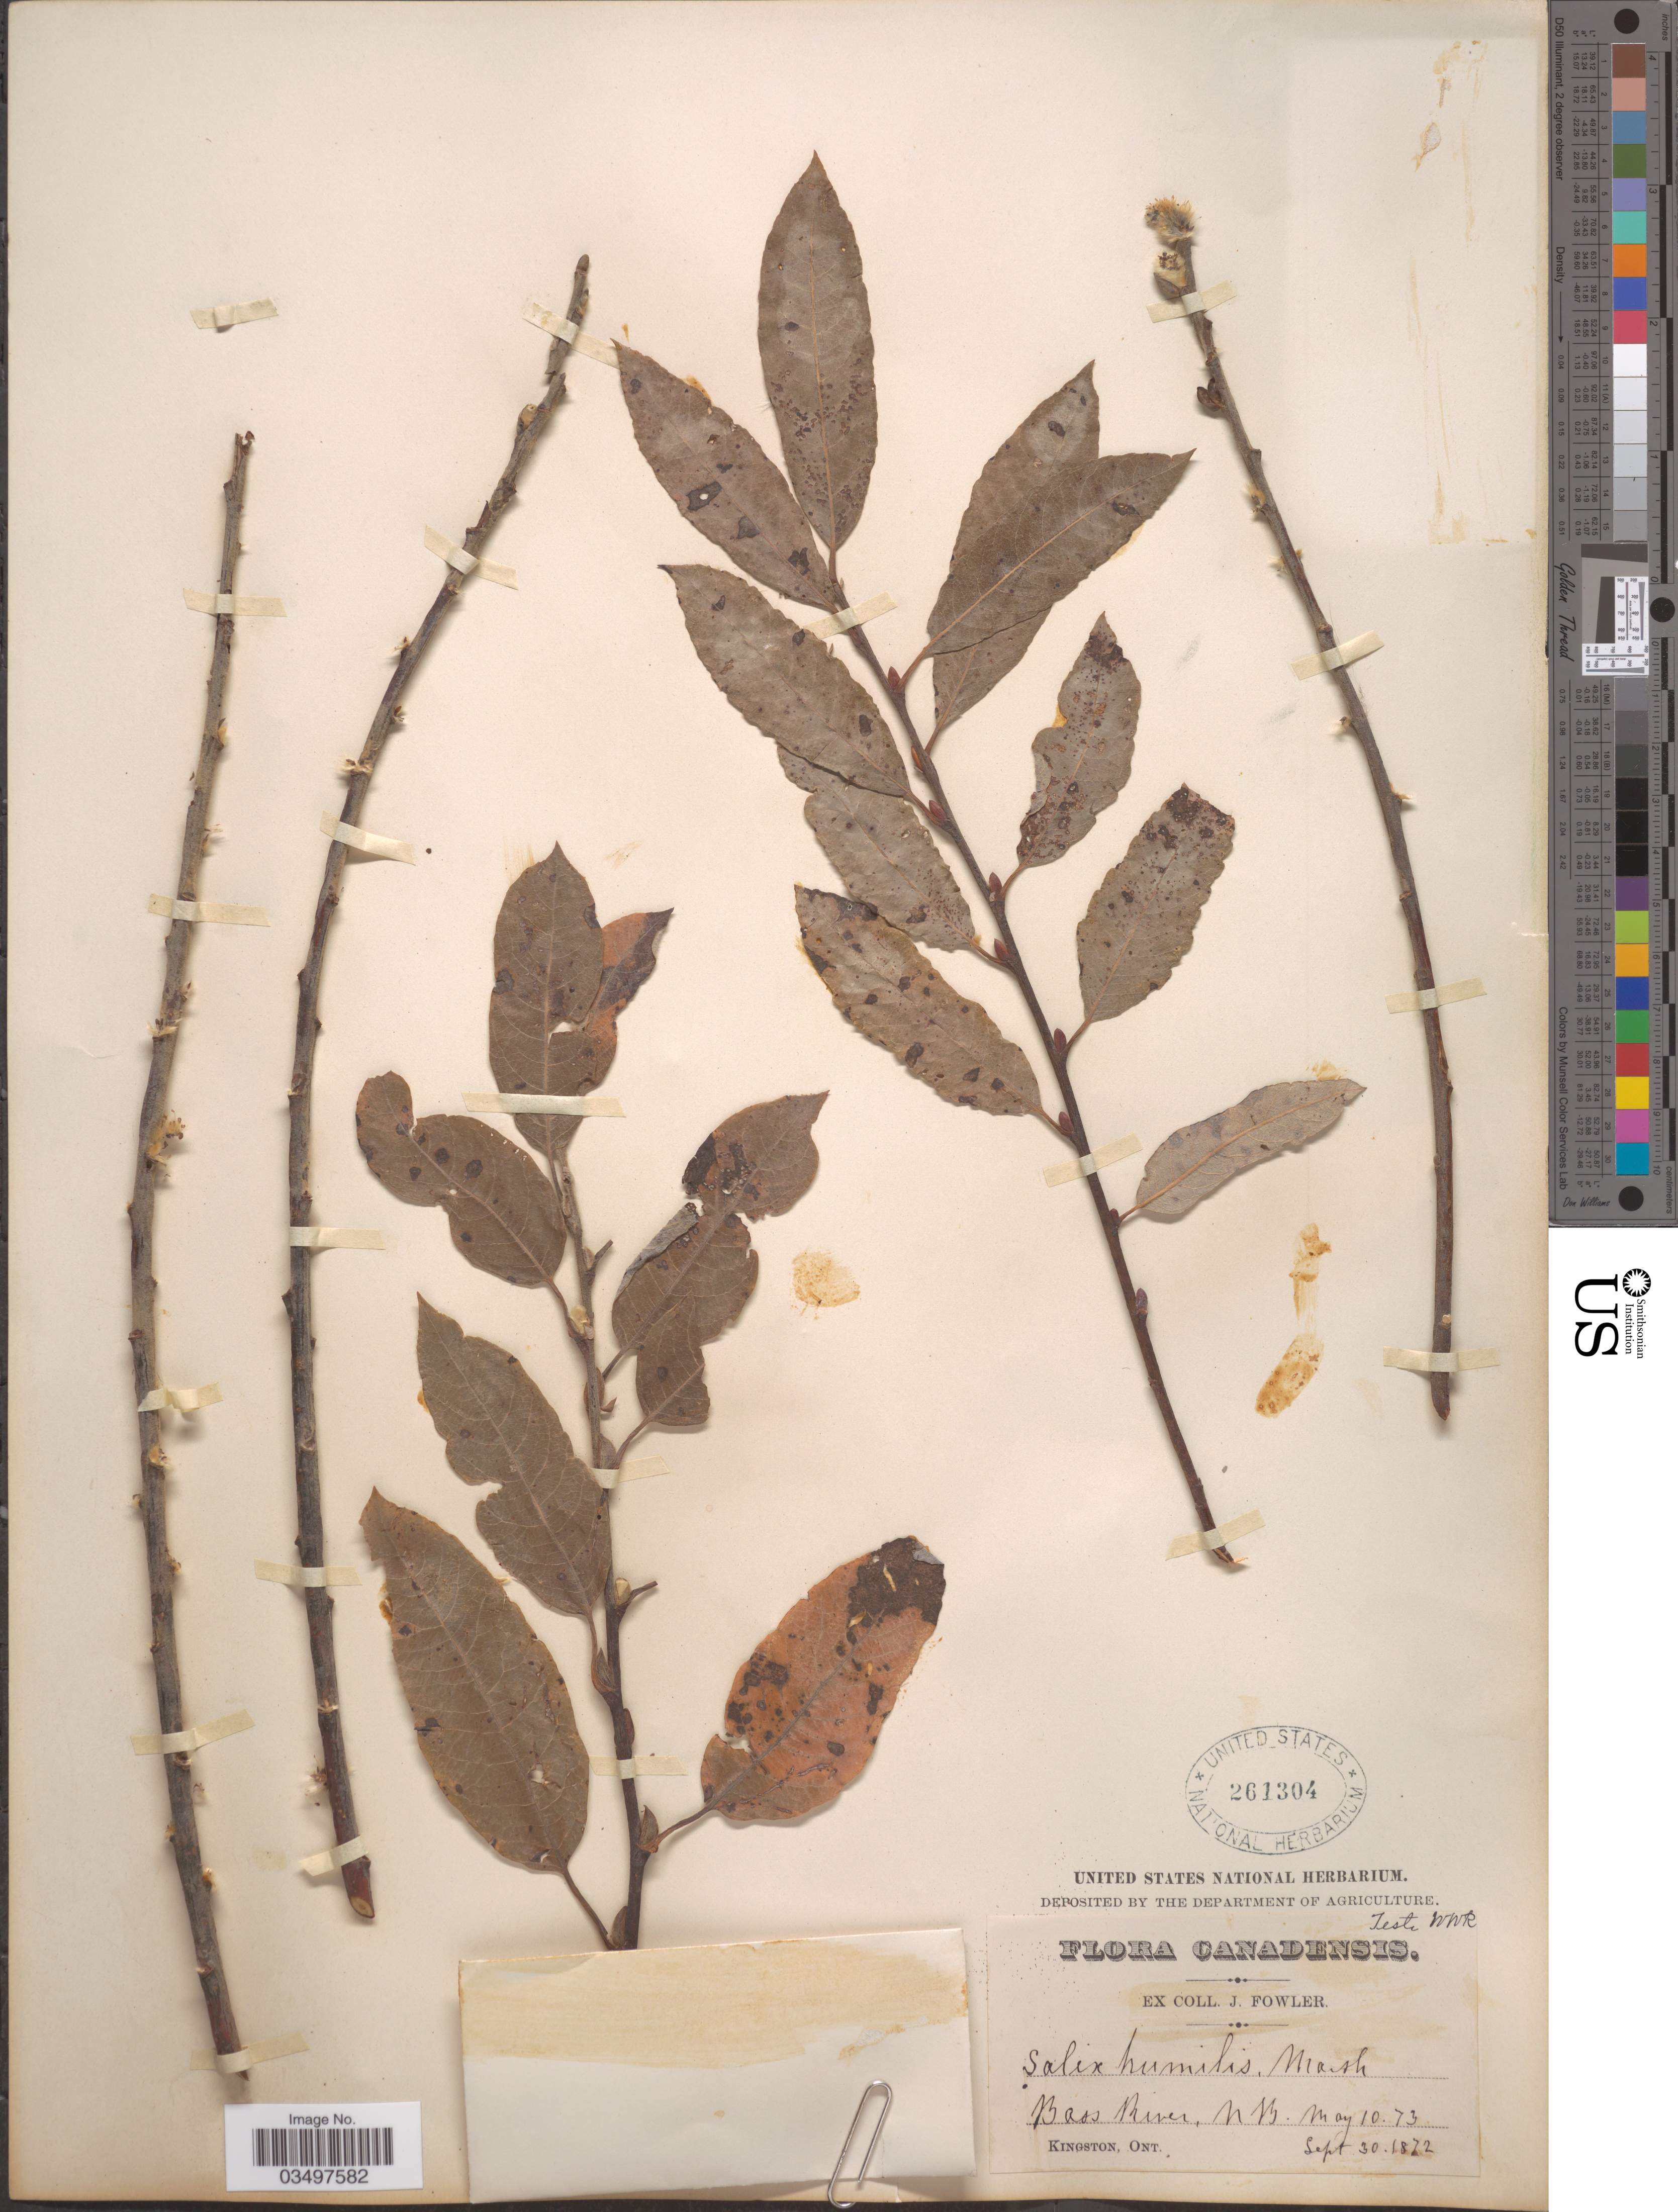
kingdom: Plantae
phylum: Tracheophyta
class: Magnoliopsida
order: Malpighiales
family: Salicaceae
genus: Salix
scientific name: Salix humilis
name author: Marshall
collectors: J. Fowler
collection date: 1872-09-30/1873-05-10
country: Canada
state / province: New Brunswick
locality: Bass River.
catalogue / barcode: US 261304